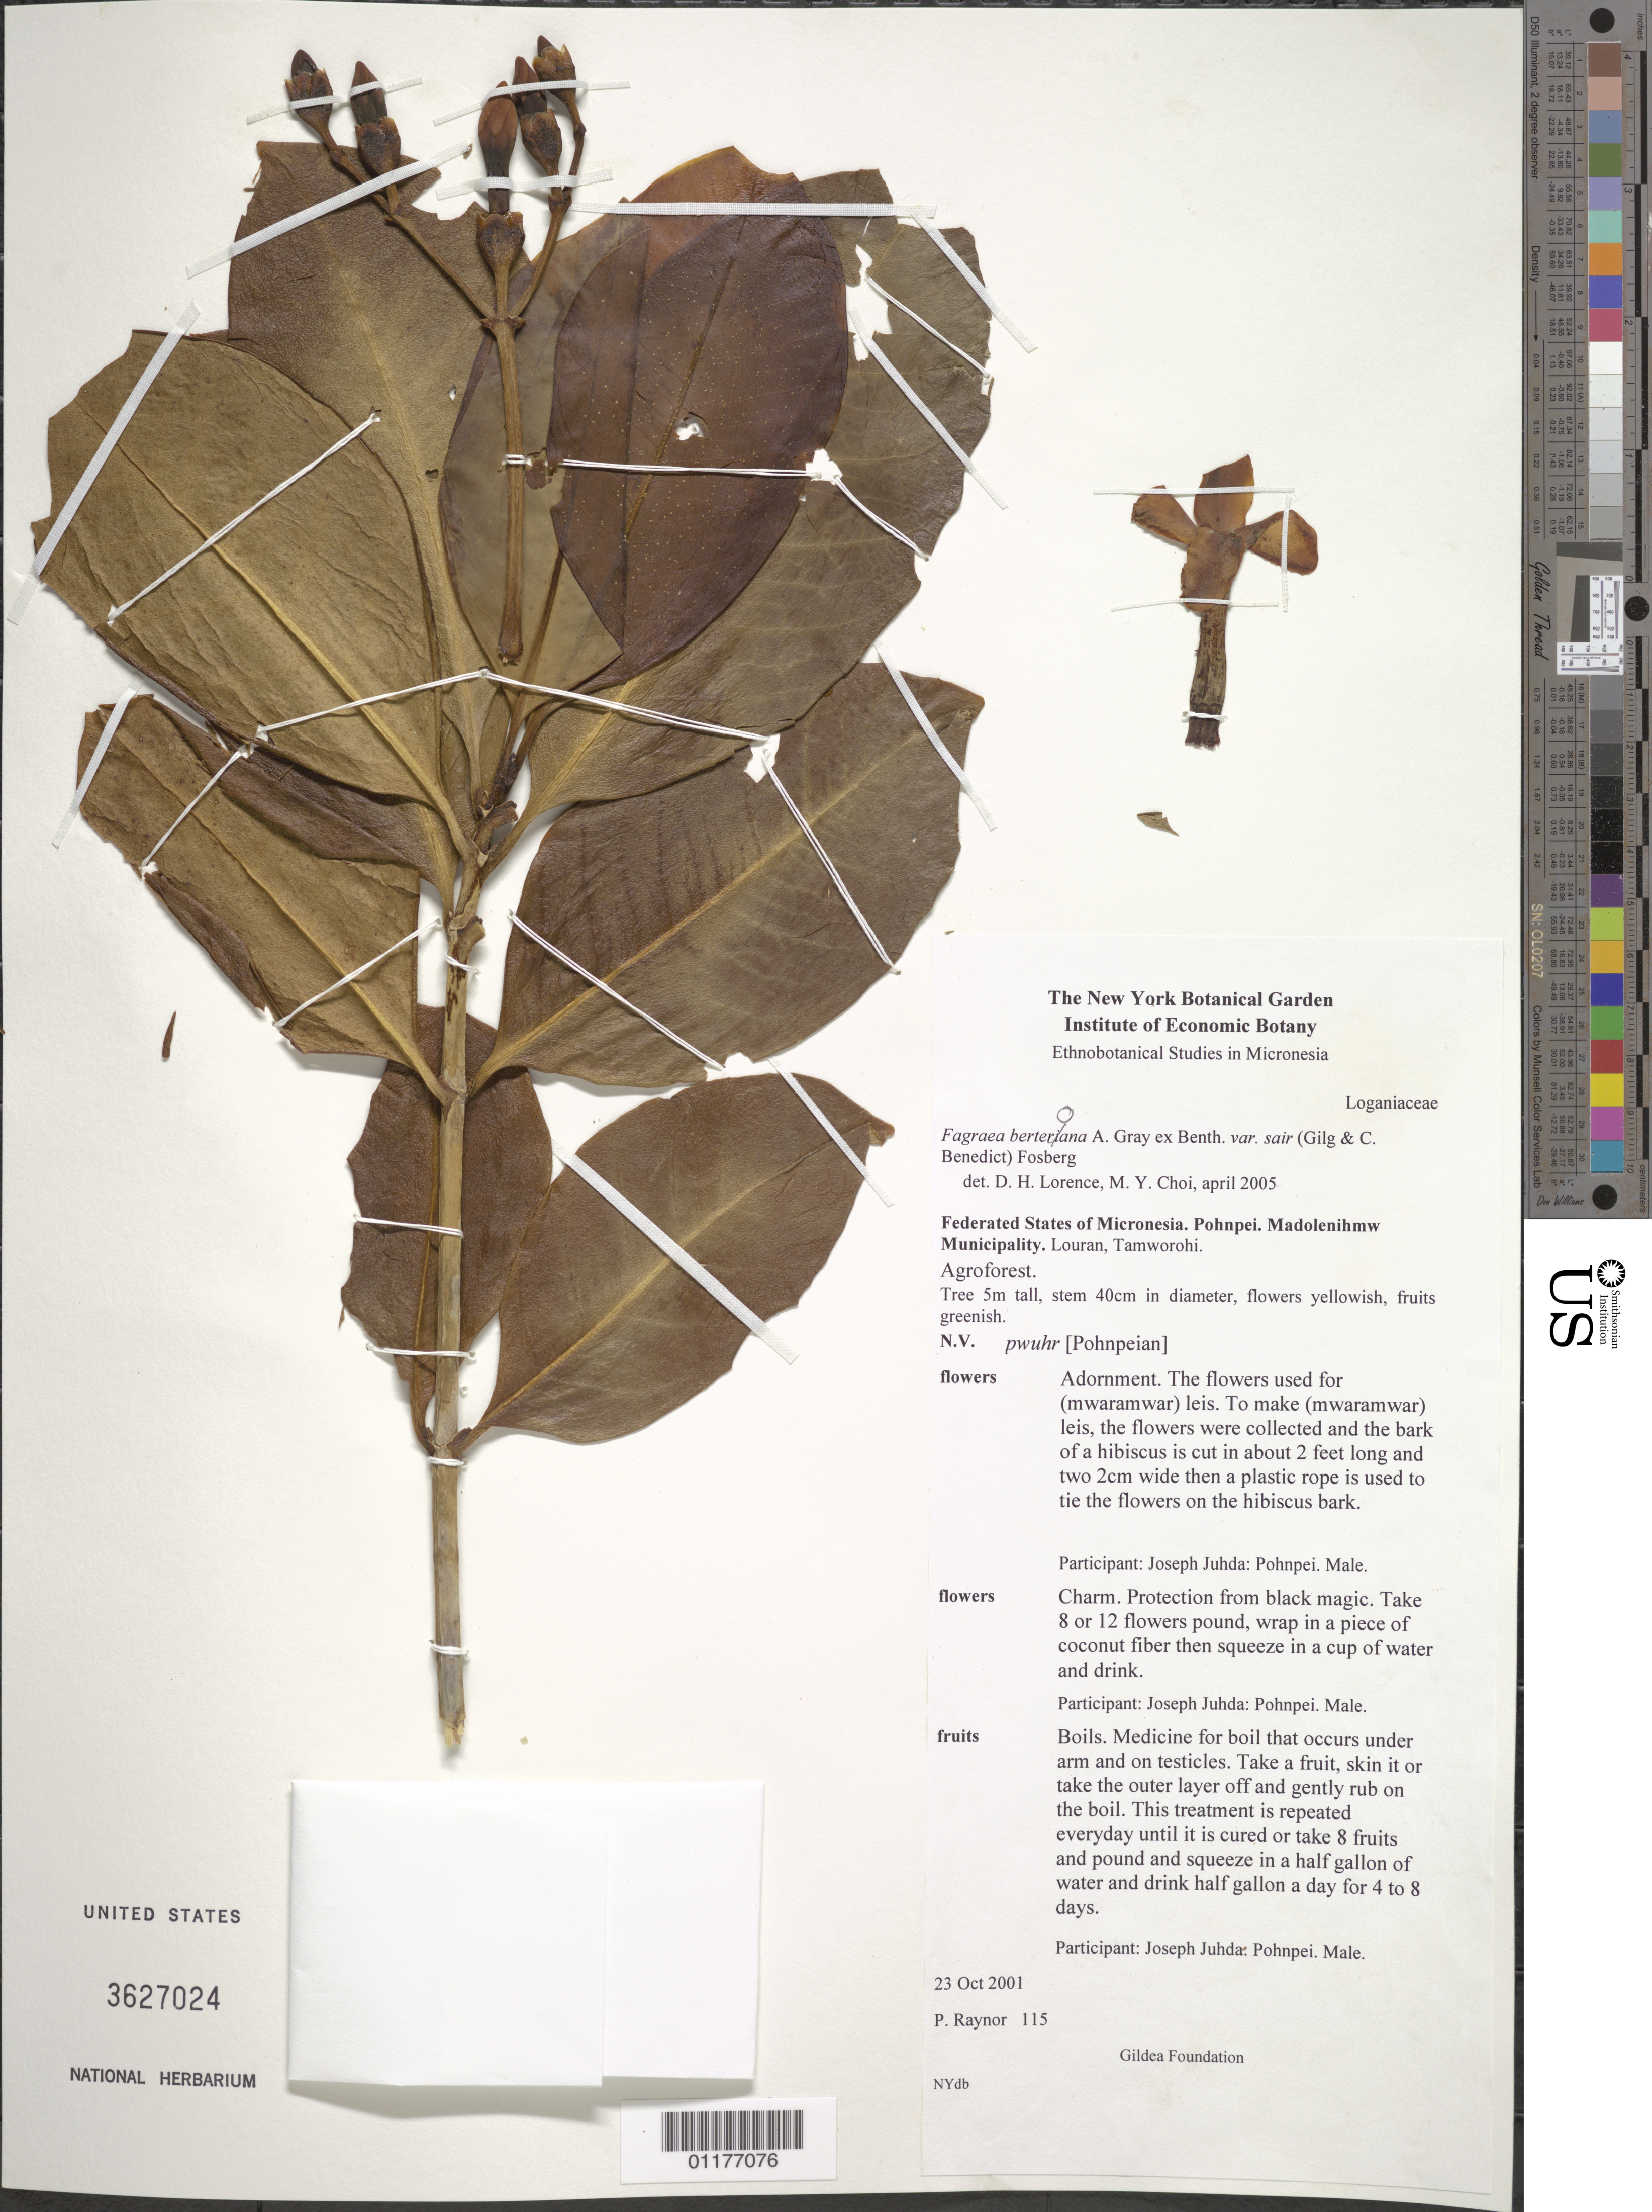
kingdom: Plantae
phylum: Tracheophyta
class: Magnoliopsida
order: Gentianales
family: Gentianaceae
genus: Fagraea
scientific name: Fagraea berteroana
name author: Benth.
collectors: P. Raynor & J. Juhda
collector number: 115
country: Micronesia, Federated States of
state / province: Pohnpei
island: Nukuoro Atoll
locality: Madolenihmw, Louran, Tamorohi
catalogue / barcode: US 3627024